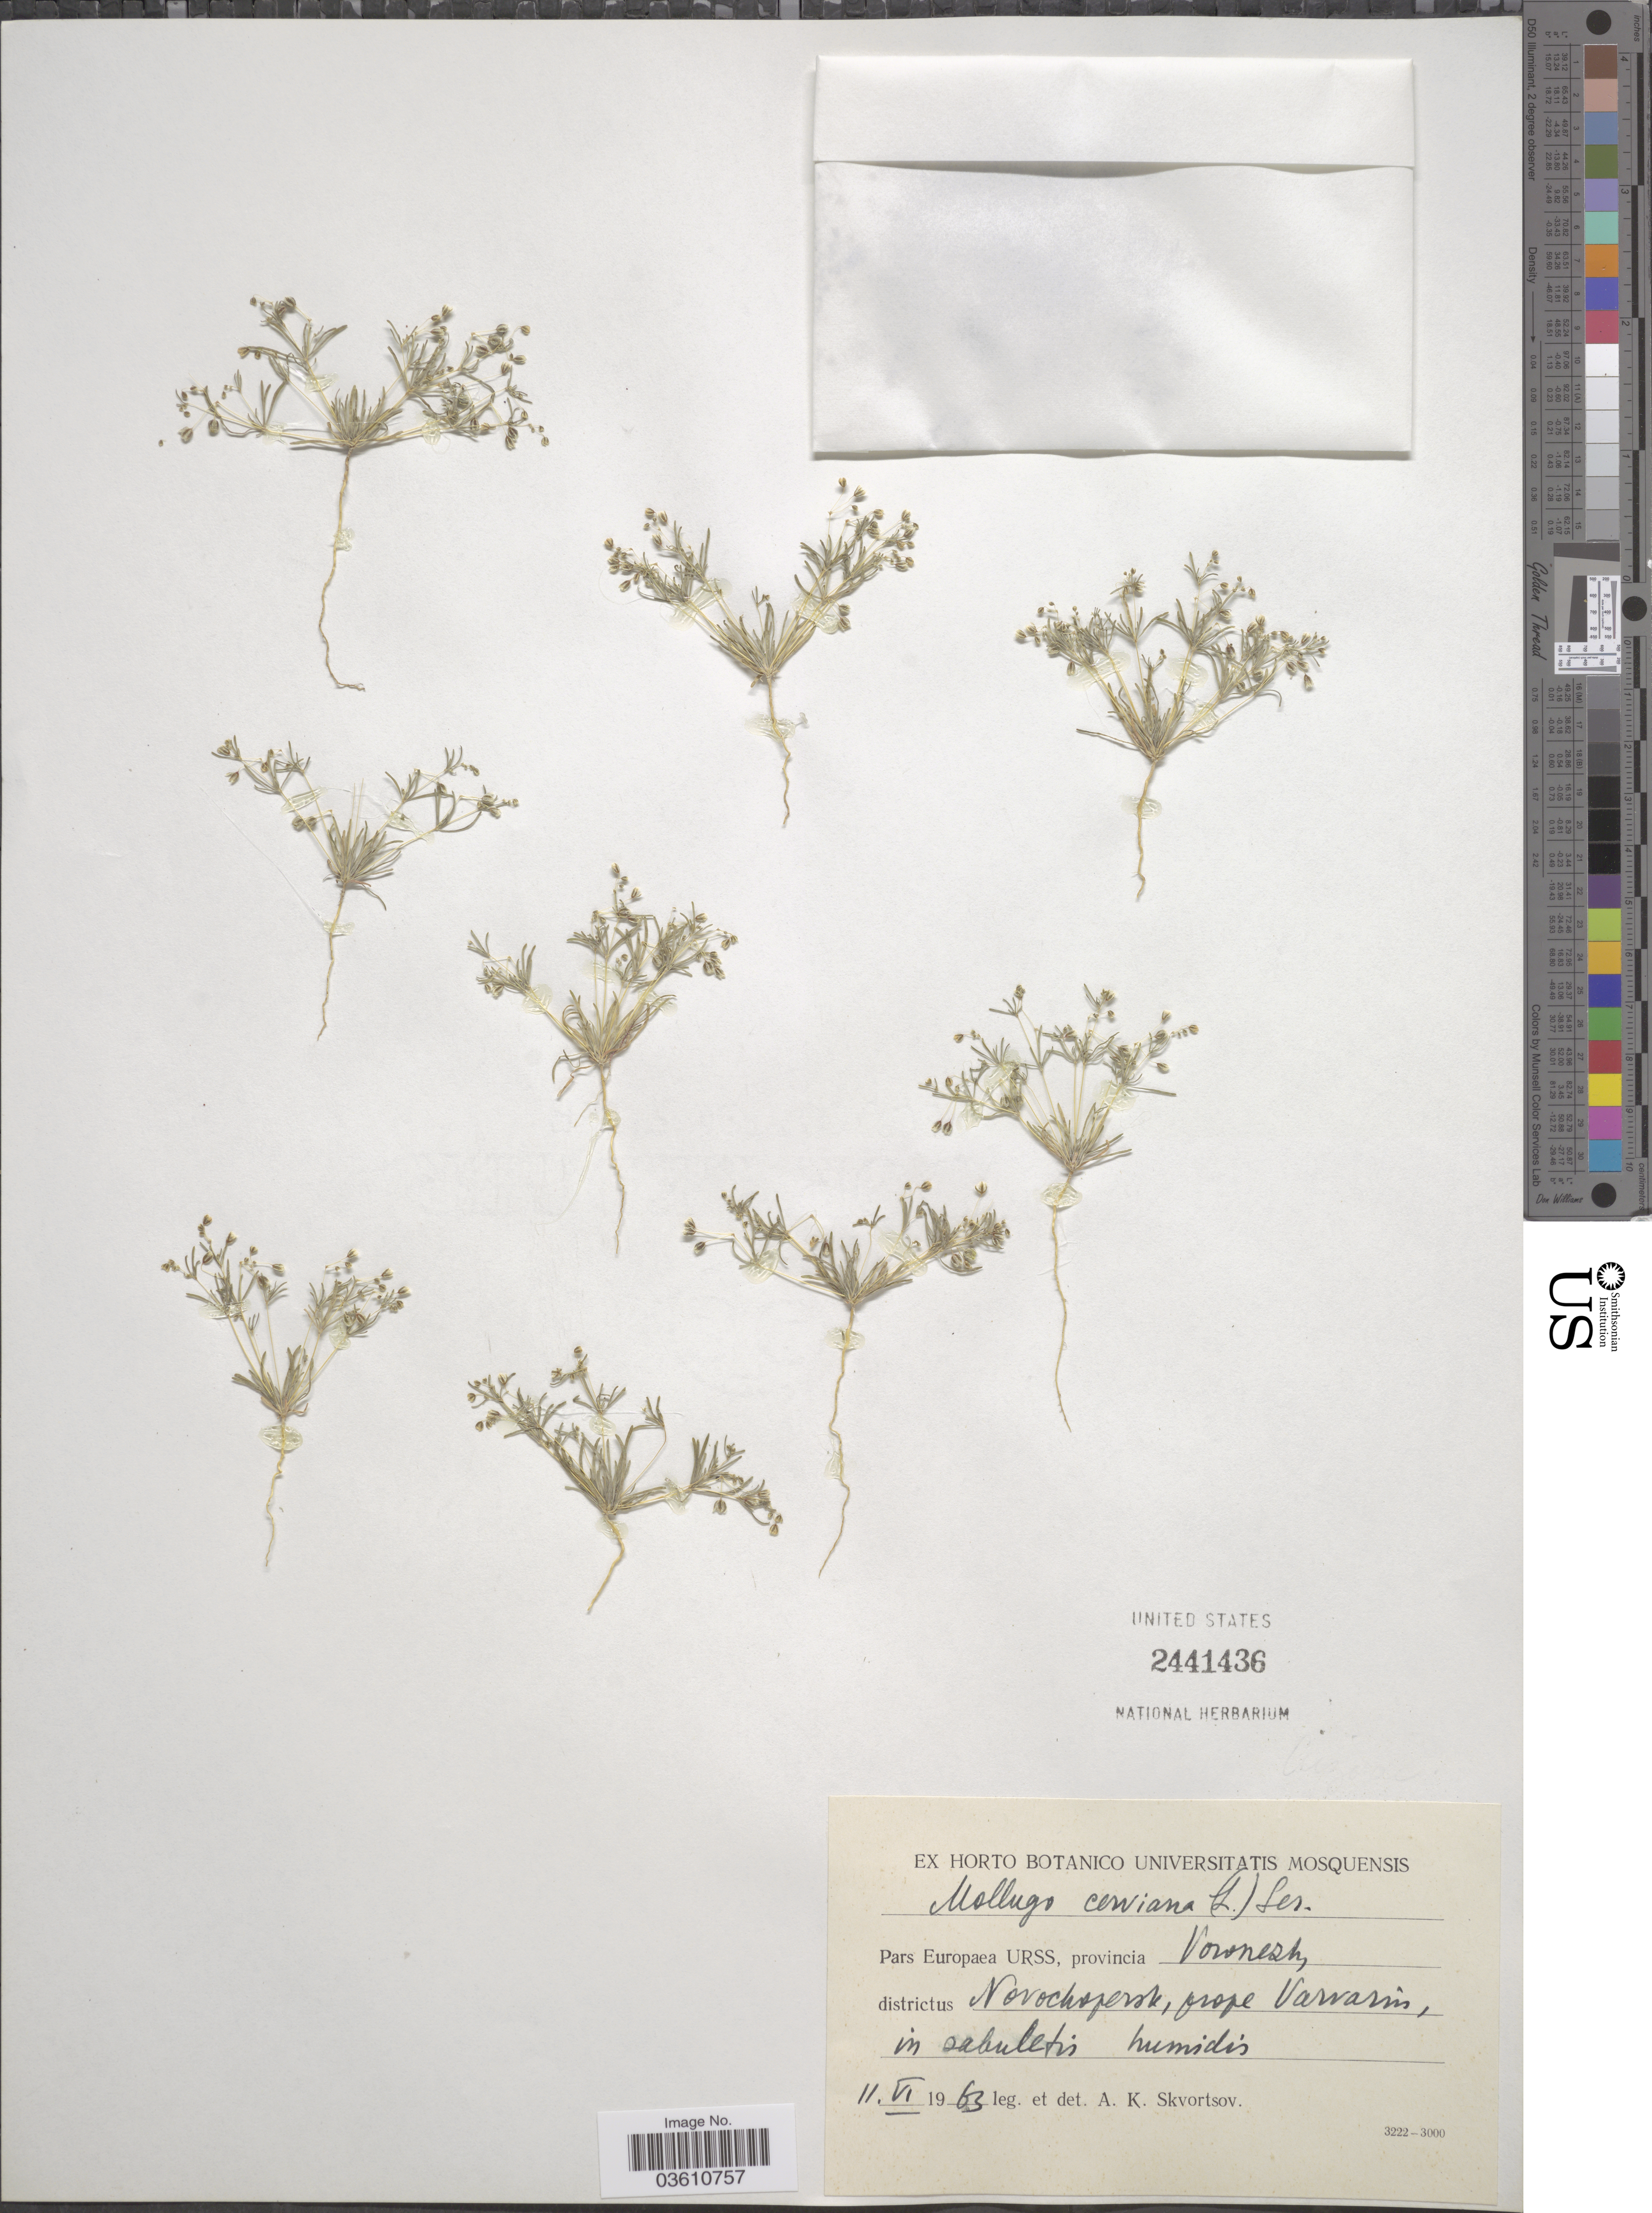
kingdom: Plantae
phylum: Tracheophyta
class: Magnoliopsida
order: Caryophyllales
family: Molluginaceae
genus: Hypertelis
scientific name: Hypertelis cerviana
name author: (L.) Thulin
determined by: Strong, Mark T., (BOT), Smithsonian Institution - National Museum of Natural History (UNITED STATES)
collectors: A. K. Skvortsov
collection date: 1963-06-11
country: Russian Federation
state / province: Voronezh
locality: Pars Europaea URSS, provincia Voronezh, districtus Novochopersk (Novokhopyorsk), prope Varvarin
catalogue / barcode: US 2441436